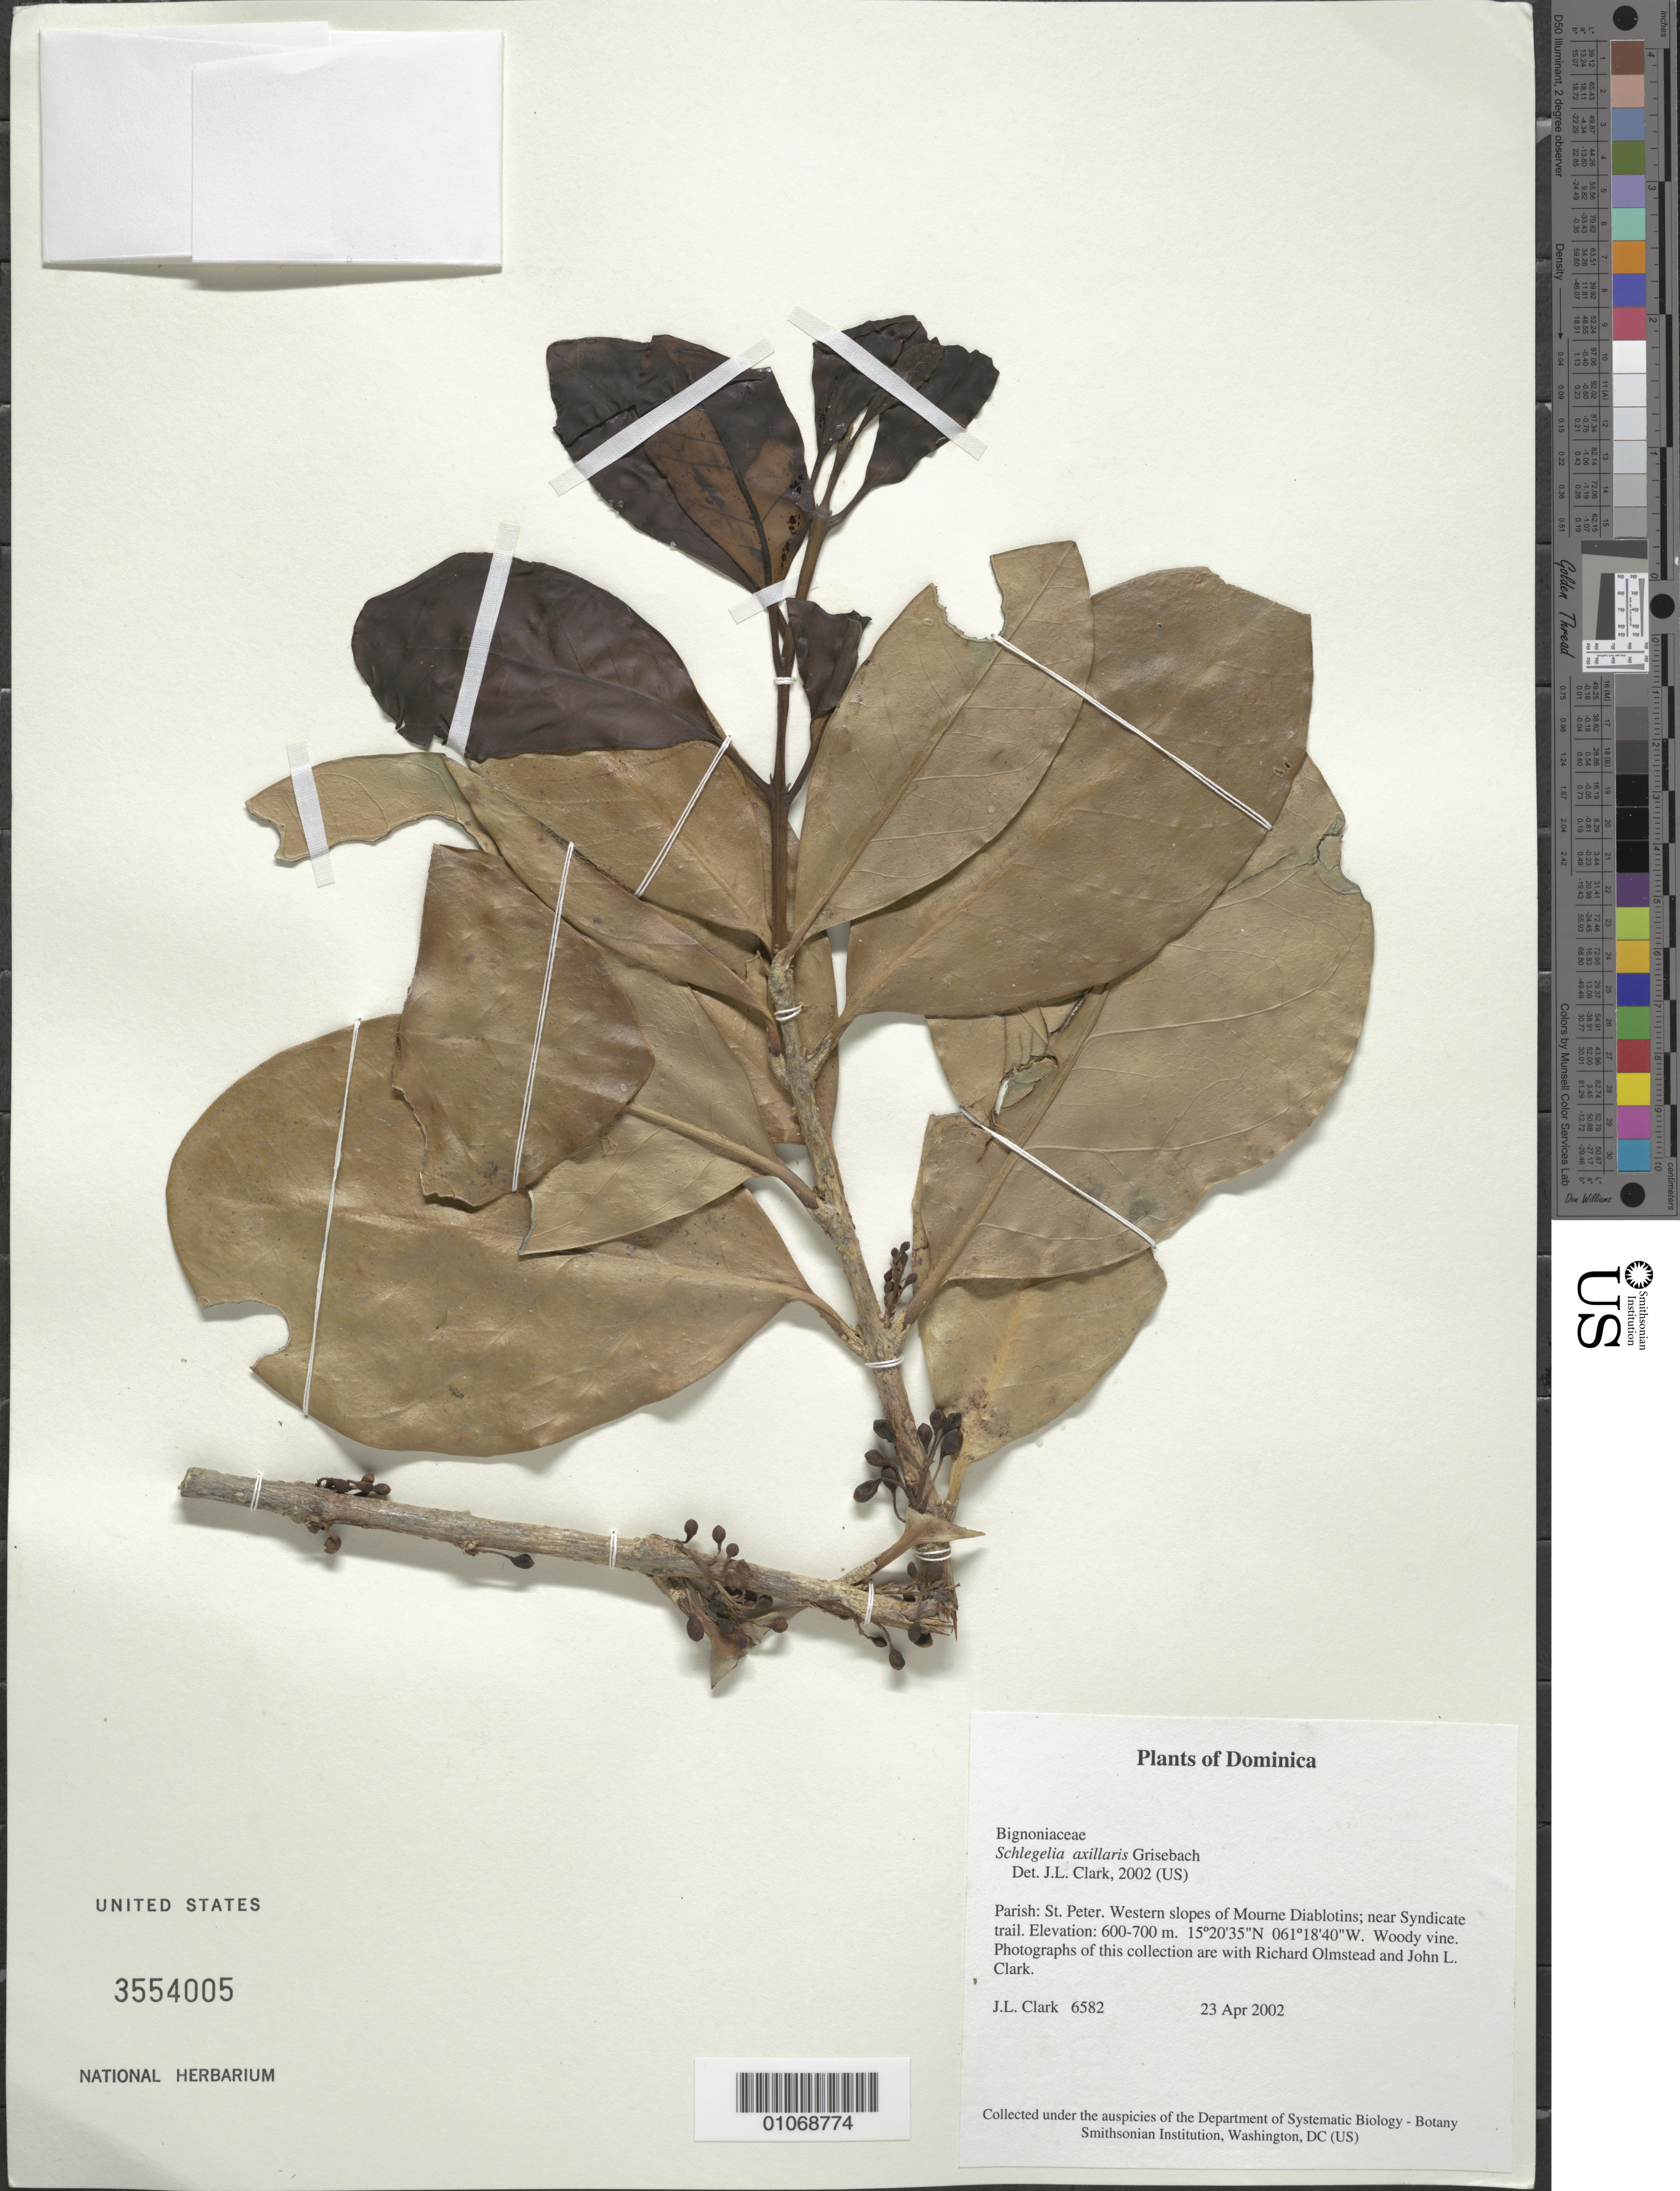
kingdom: Plantae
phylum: Tracheophyta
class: Magnoliopsida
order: Lamiales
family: Schlegeliaceae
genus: Schlegelia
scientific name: Schlegelia axillaris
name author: Griseb.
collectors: J. L. Clark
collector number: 6582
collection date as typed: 23 Apr 2002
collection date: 2002-04-23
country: Dominica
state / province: St. Peter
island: Dominica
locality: Western slopes of Mourne Diablotins, near Syndicate trail.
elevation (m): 600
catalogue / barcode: US 3554005